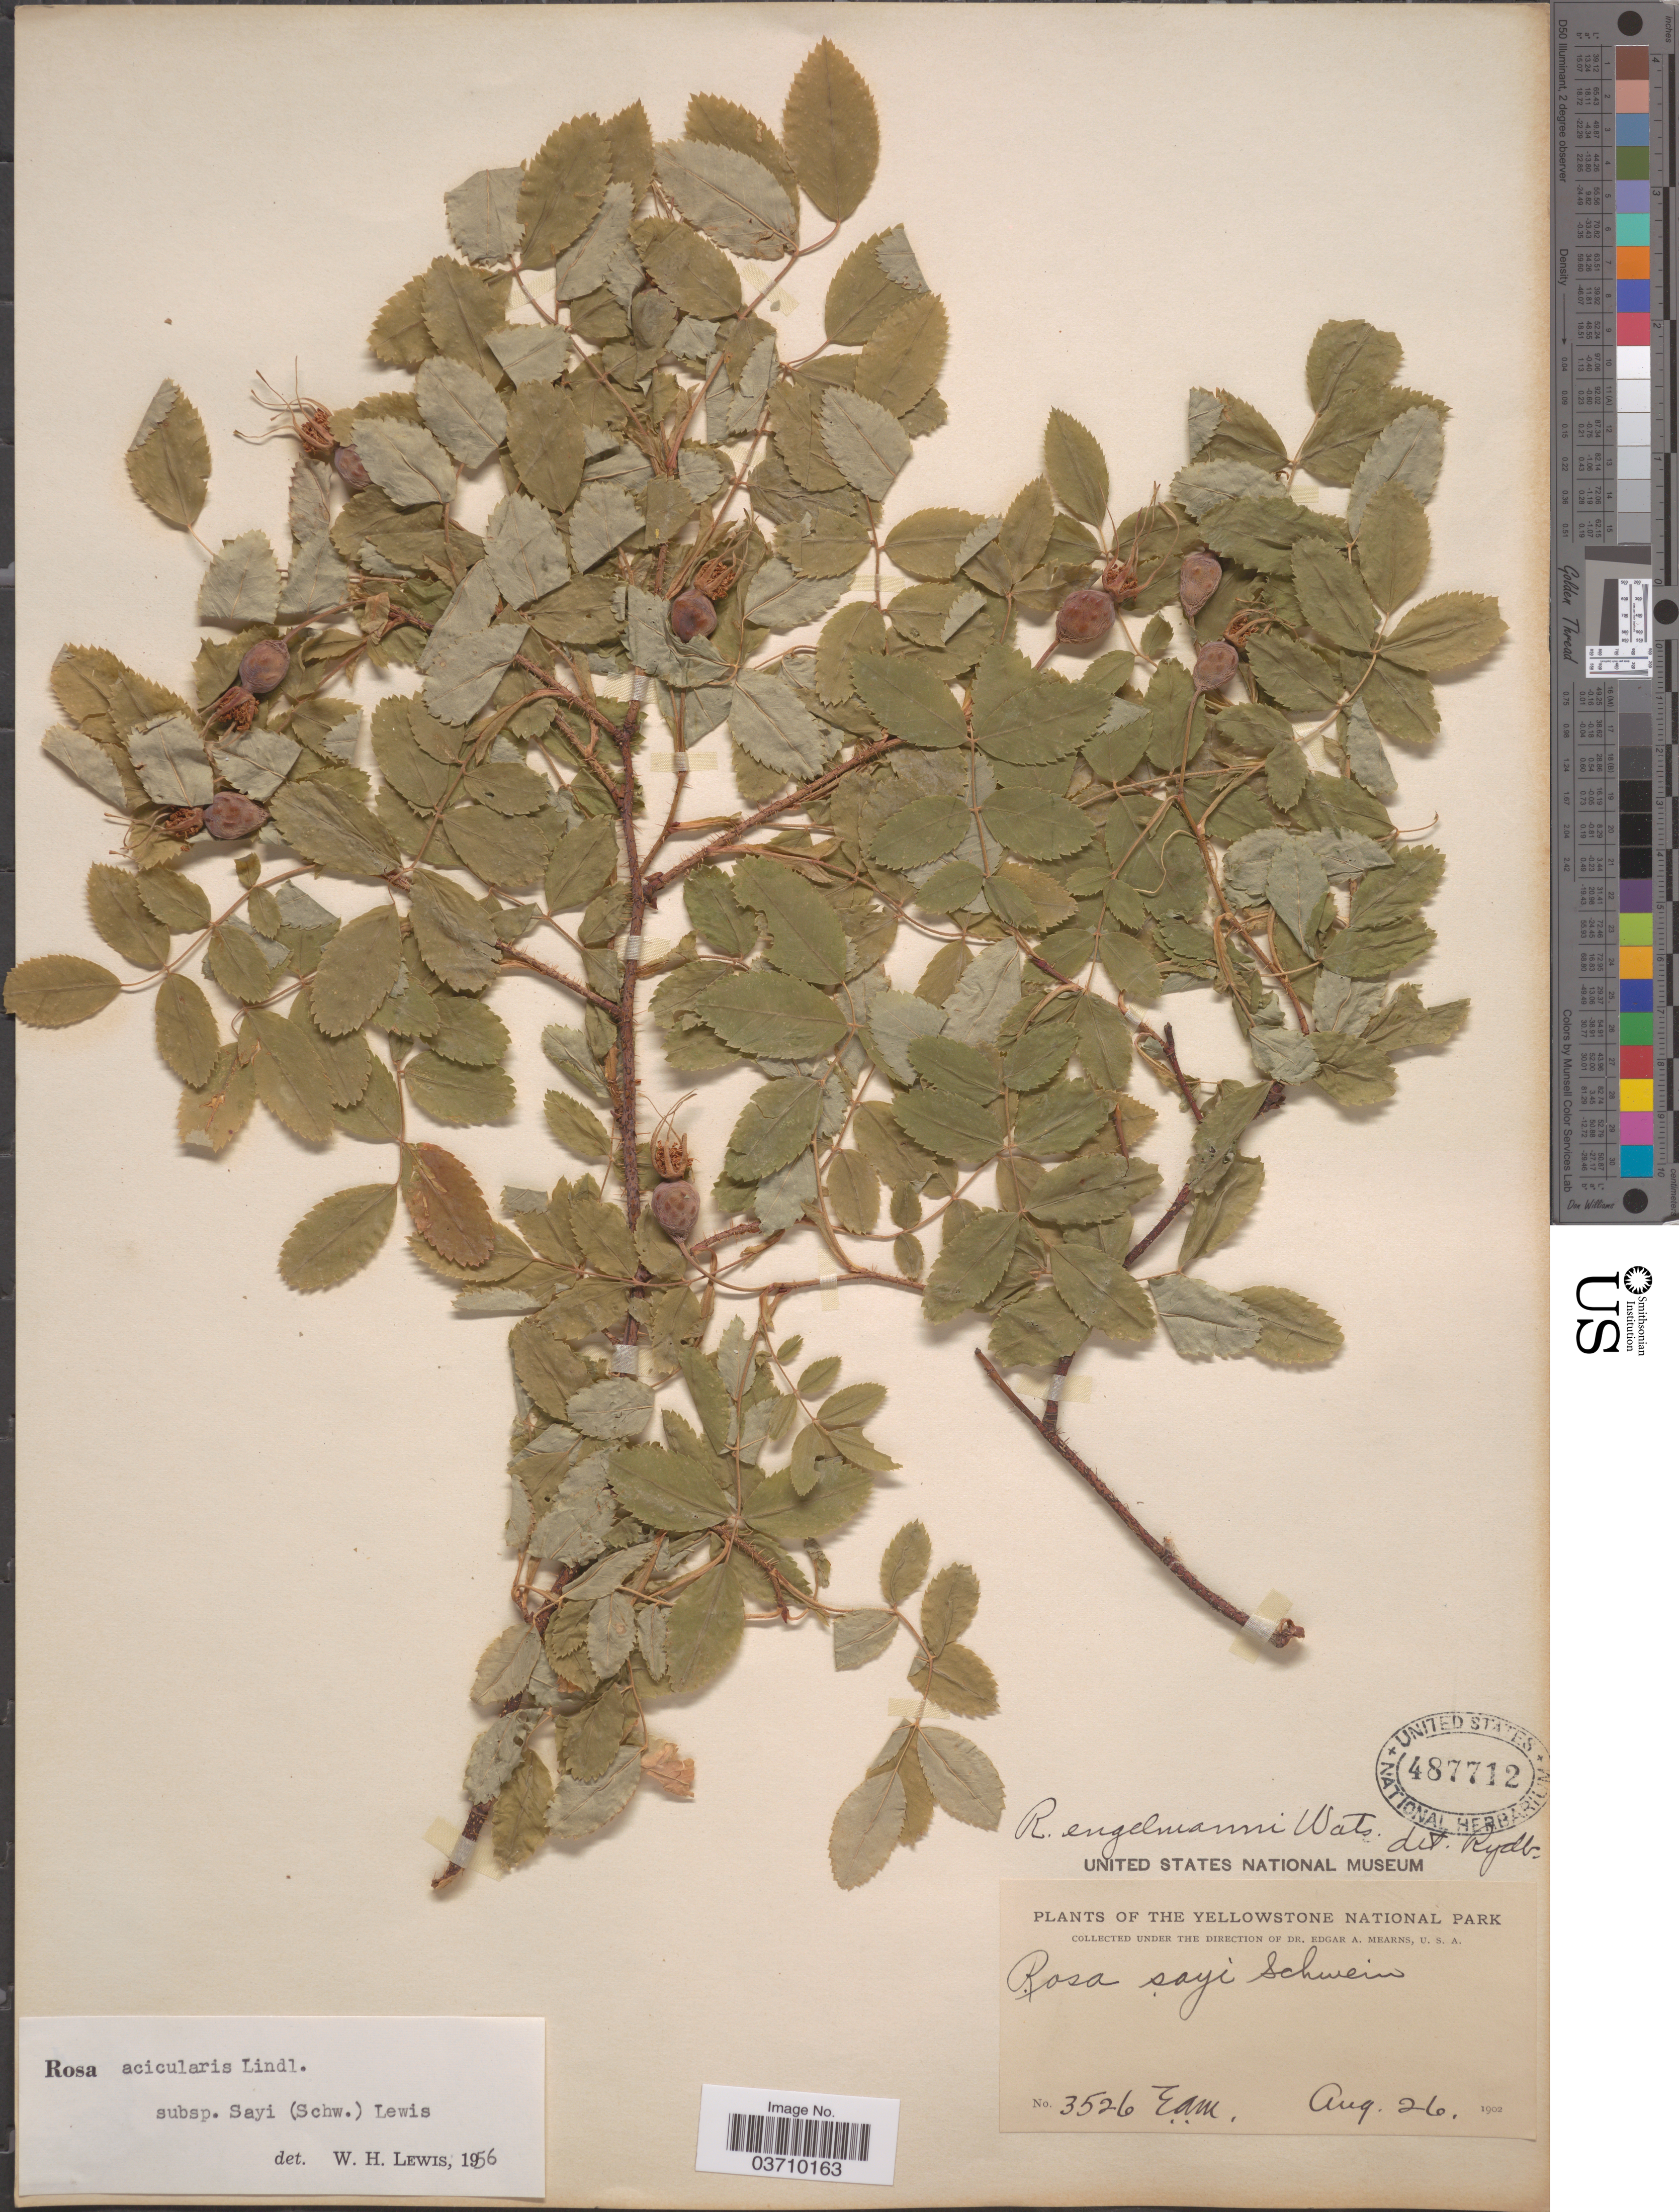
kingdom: Plantae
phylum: Tracheophyta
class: Magnoliopsida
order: Rosales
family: Rosaceae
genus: Rosa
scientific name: Rosa acicularis var. sayi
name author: (Schwein.) Rehder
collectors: E. A. Mearns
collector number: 3526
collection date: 1902-08-26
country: United States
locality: The Yellowstone National Park.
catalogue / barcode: US 487712